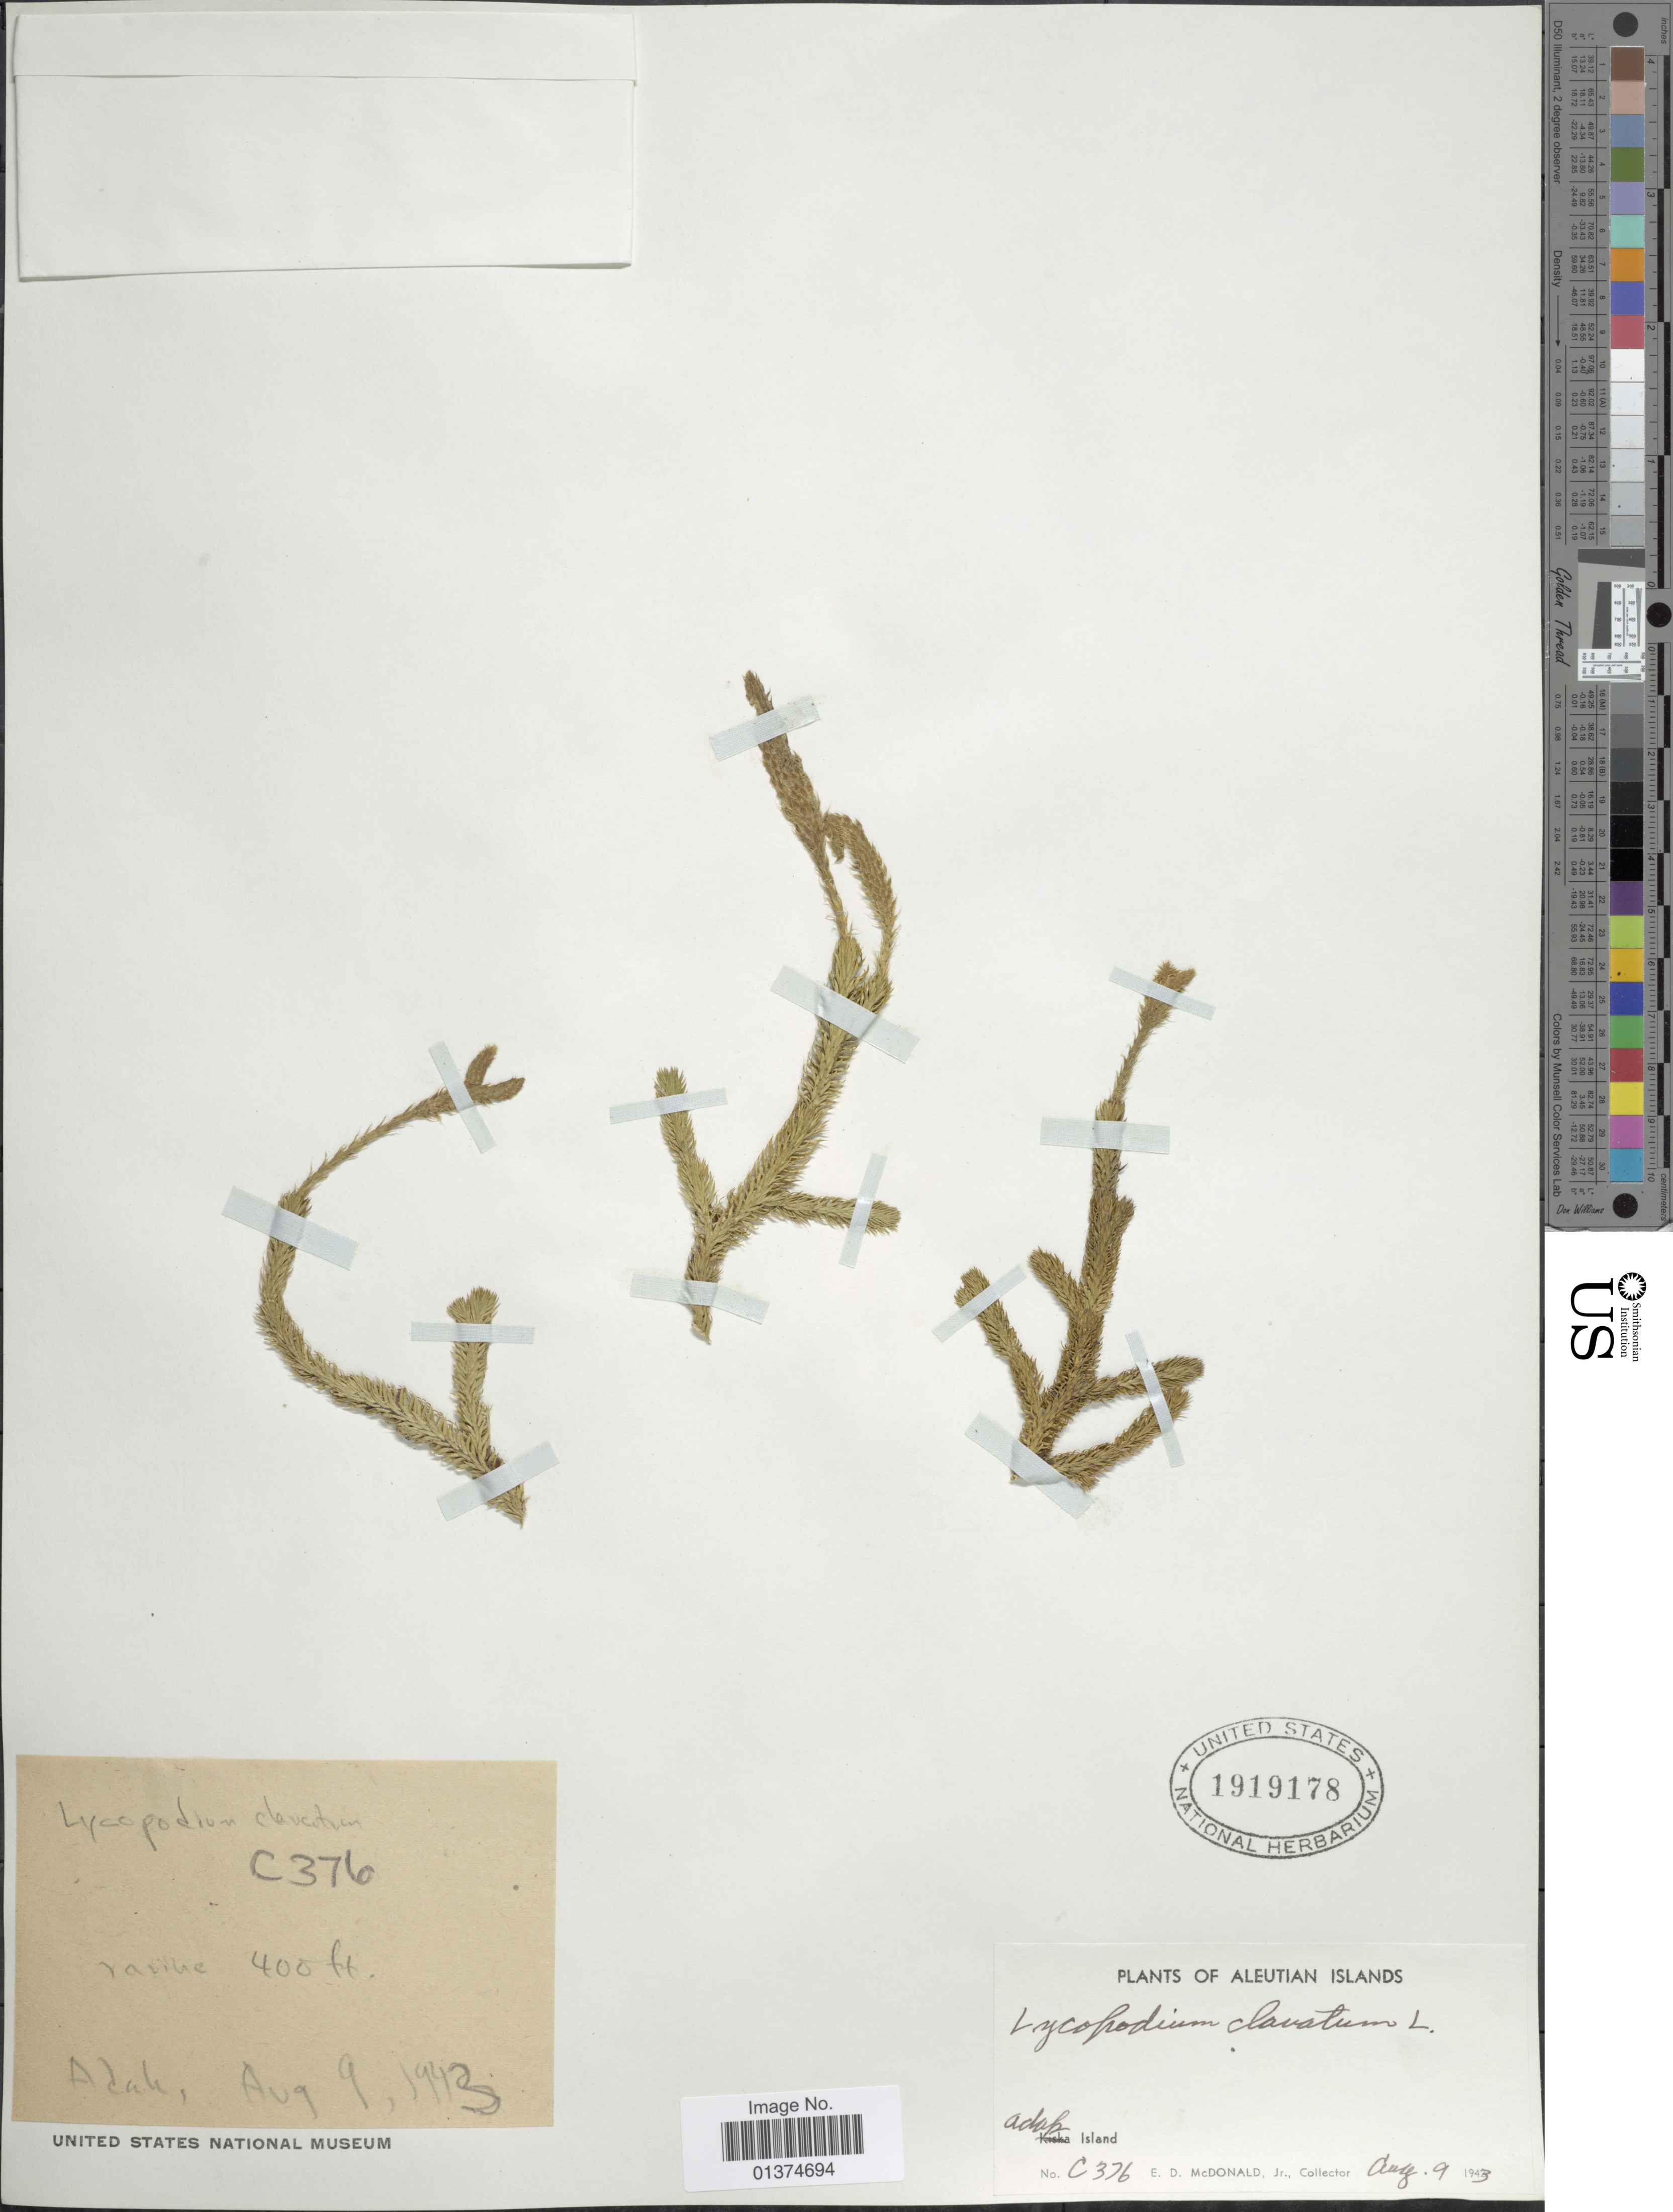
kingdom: Plantae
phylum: Tracheophyta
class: Lycopodiopsida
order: Lycopodiales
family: Lycopodiaceae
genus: Lycopodium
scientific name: Lycopodium clavatum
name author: L.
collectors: E. D. McDonald Jr.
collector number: C376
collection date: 1943-08-09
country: United States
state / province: Alaska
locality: Aleutian Islands, Adak Island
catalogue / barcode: US 1919178